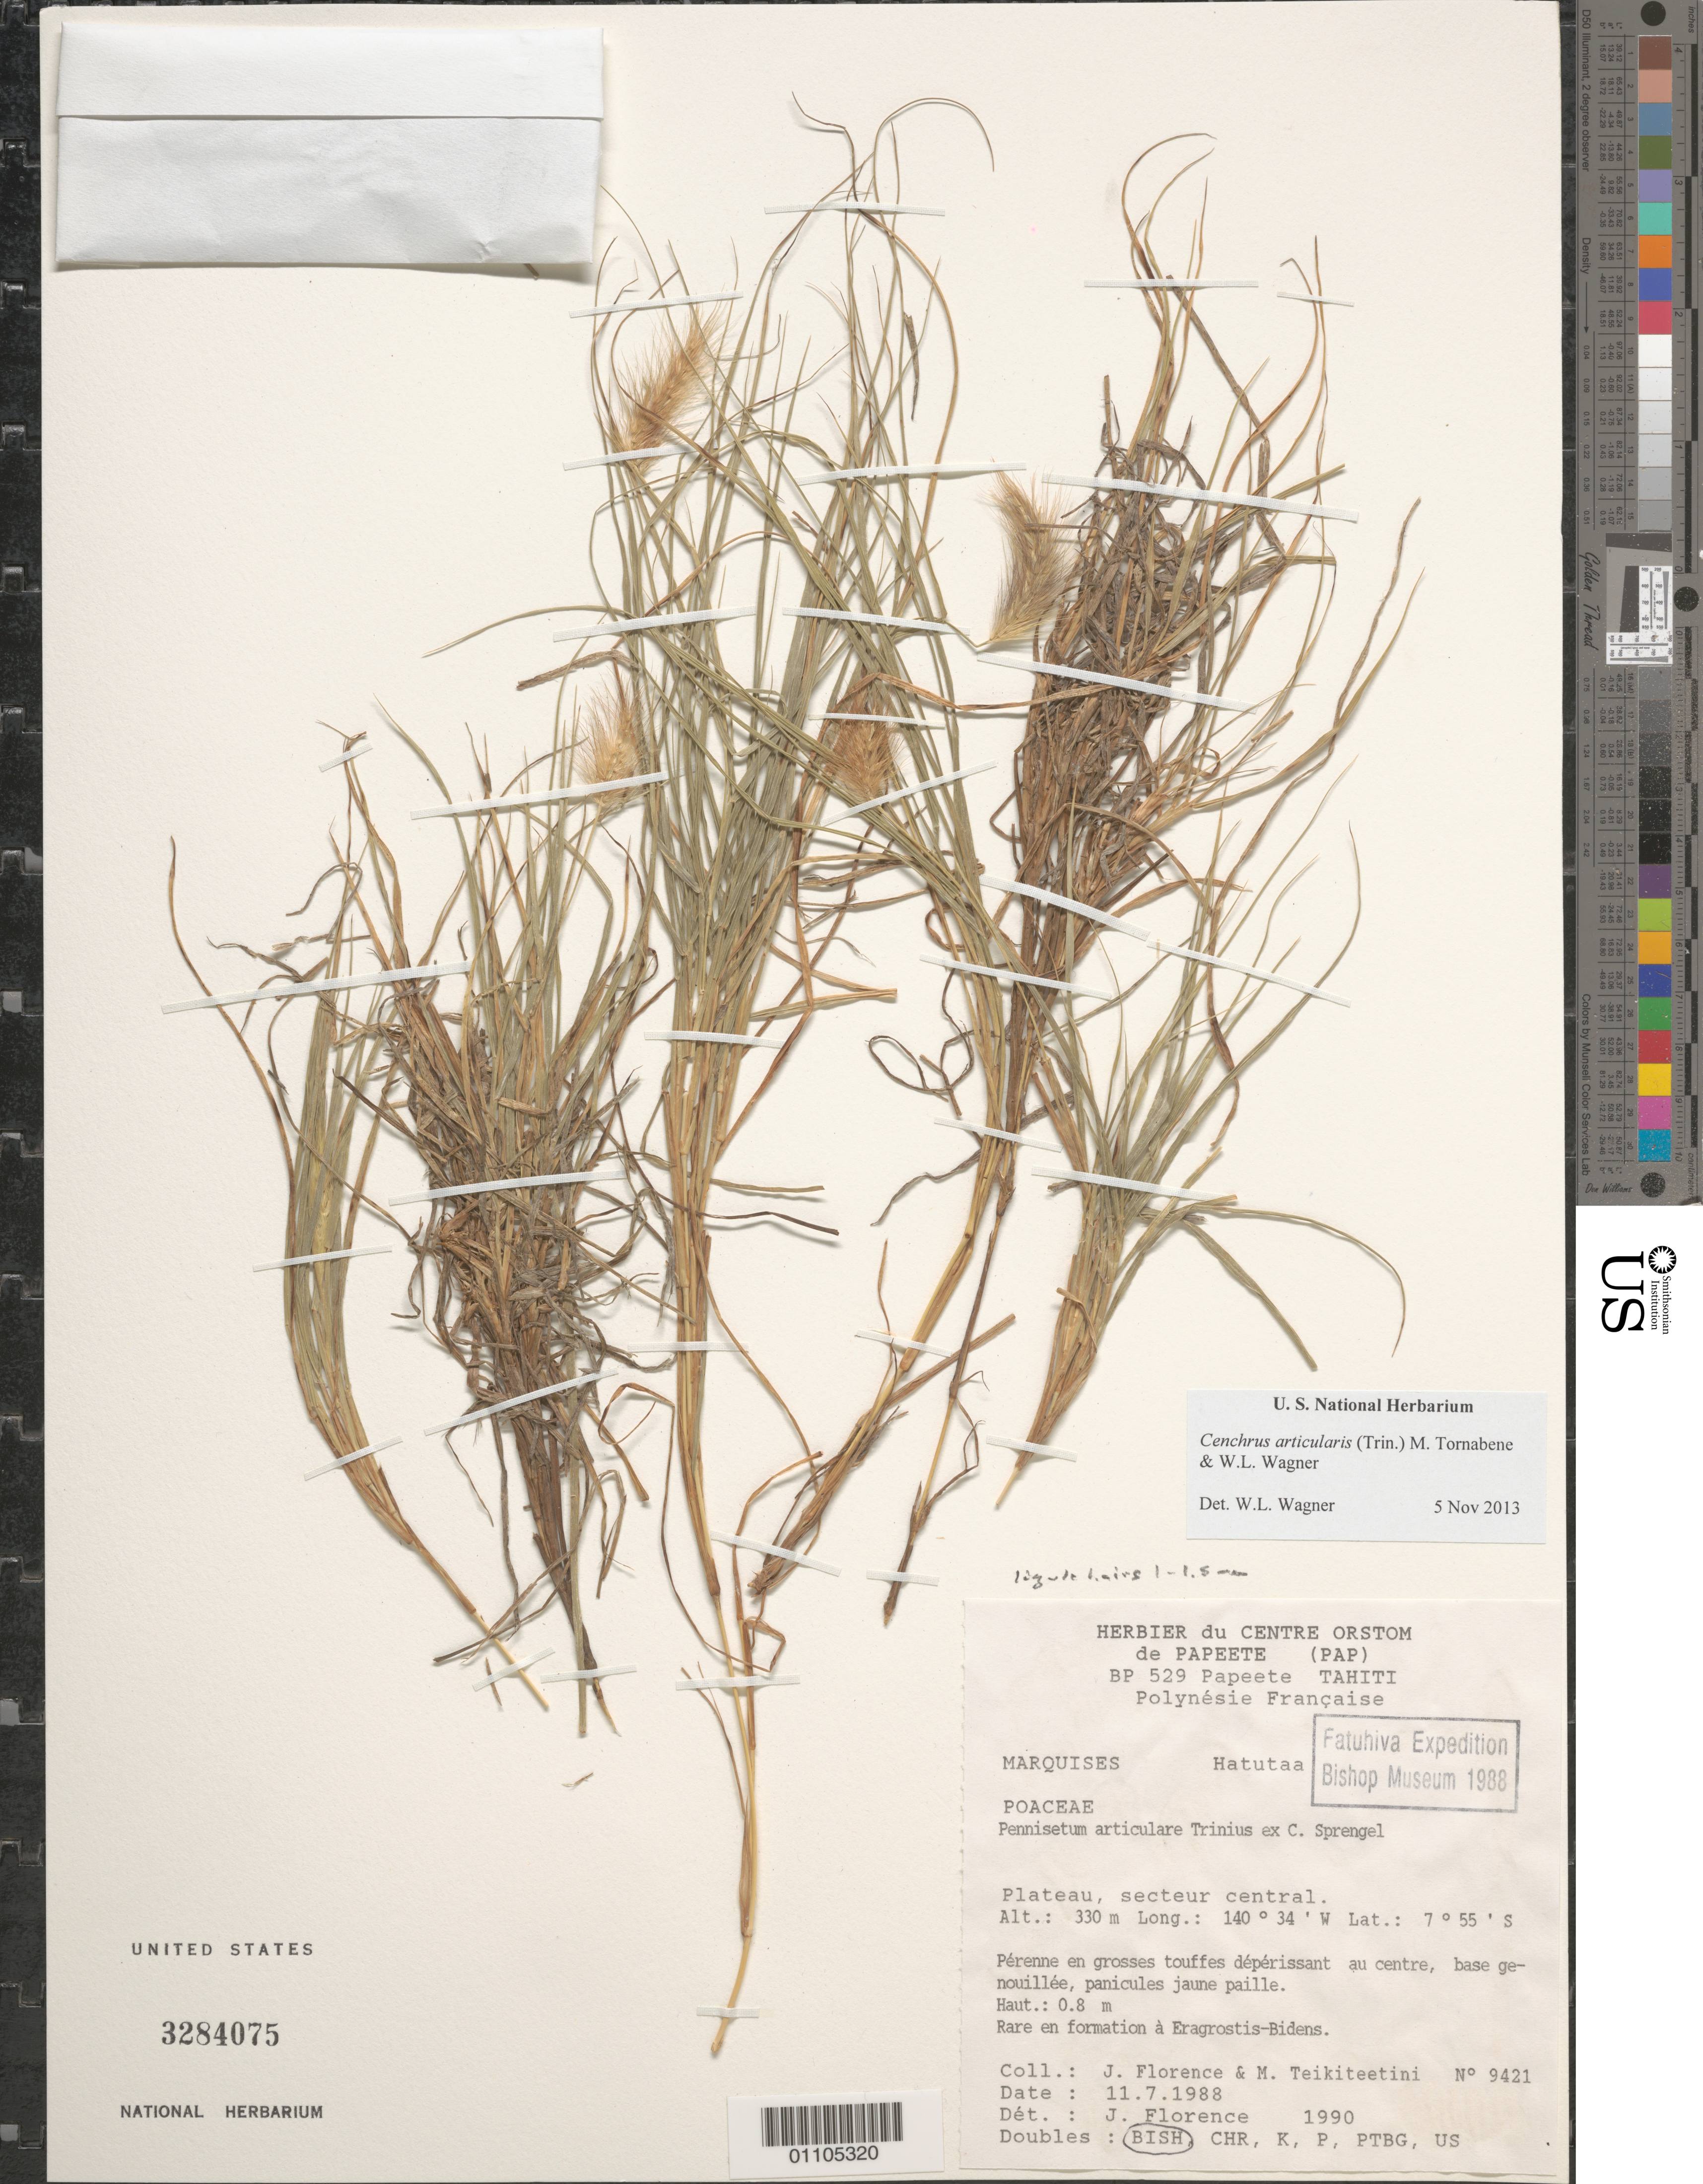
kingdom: Plantae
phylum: Tracheophyta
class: Liliopsida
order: Poales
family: Poaceae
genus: Cenchrus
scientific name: Cenchrus articularis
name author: (Trin.) M.W. Tornab. & W.L. Wagner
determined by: Florence, J.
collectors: J. Florence & M. Teikiteetini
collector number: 9421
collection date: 1988-07-11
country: French Polynesia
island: Hatutaa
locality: Plateau, secteur centrale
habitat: Rare en formation à Eragrostis, Bidens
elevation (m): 330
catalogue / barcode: US 3284075